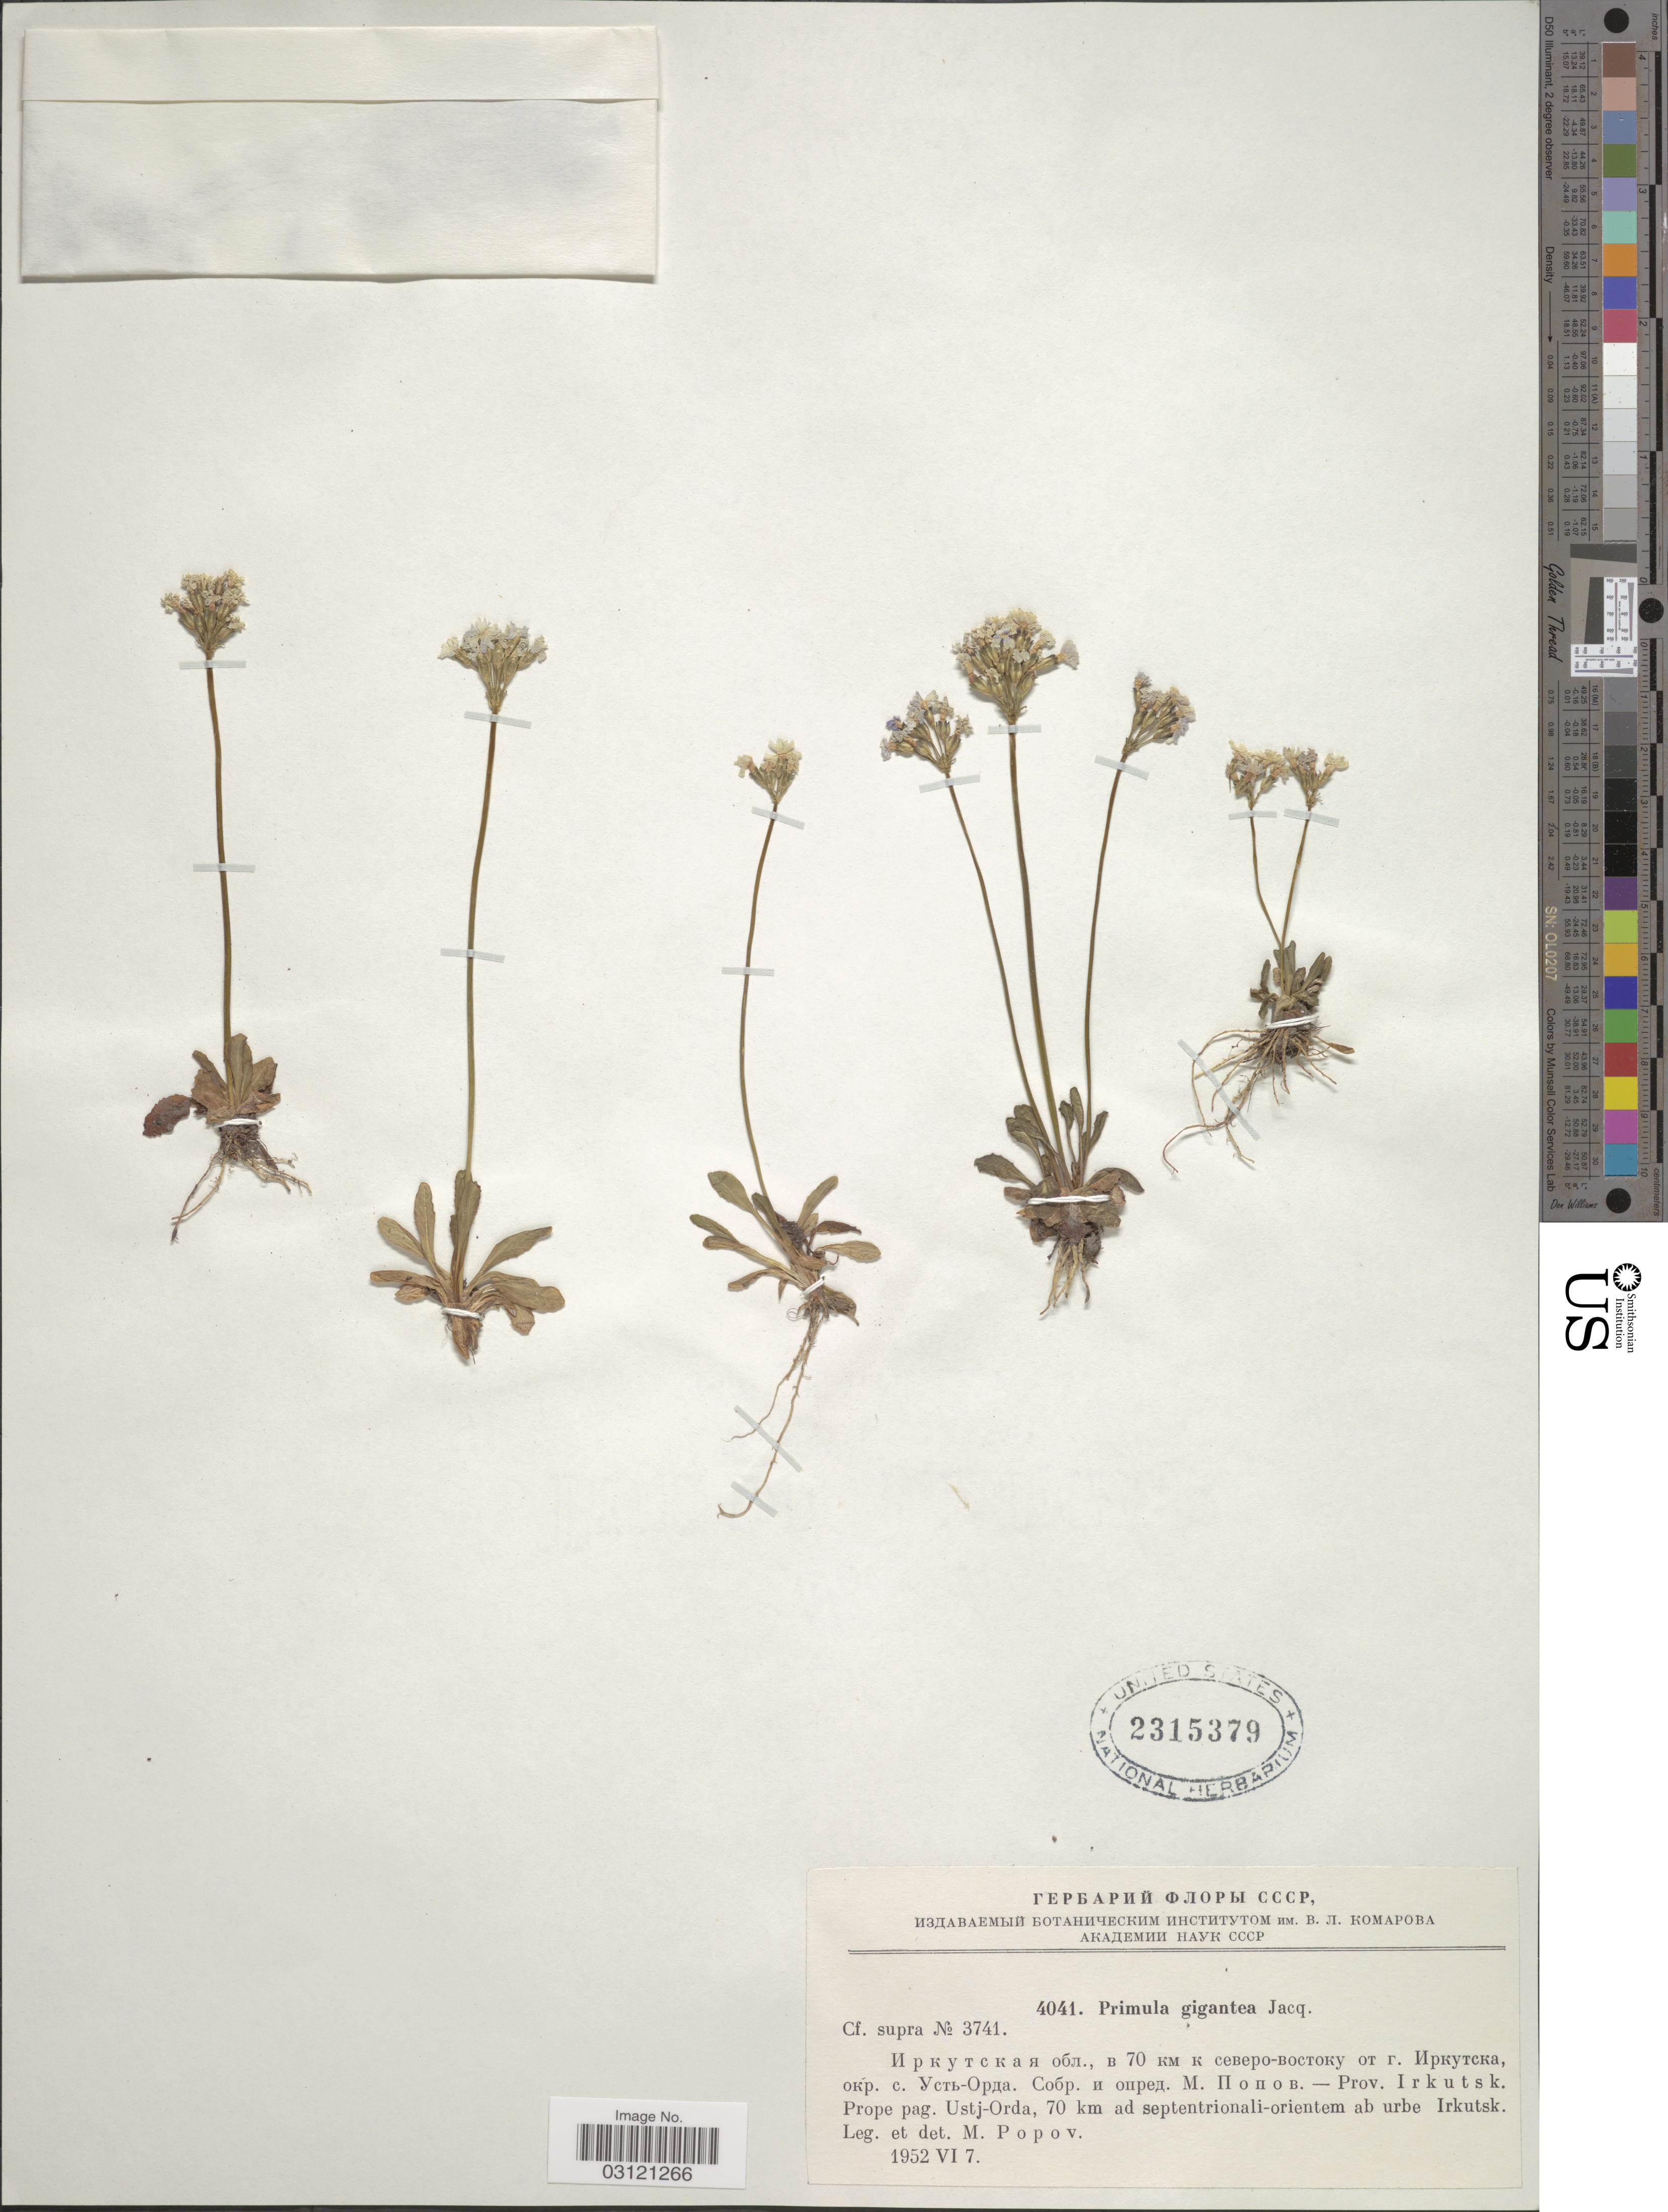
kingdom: Plantae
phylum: Tracheophyta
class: Magnoliopsida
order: Ericales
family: Primulaceae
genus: Primula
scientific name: Primula gigantea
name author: Jacq.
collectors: M. Popov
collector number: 4041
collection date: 1952-06-07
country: Russian Federation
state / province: Irkutsk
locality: Prov. Irkutsk, Prope pag. Ustj-Orda, 70 km ad septentrionali-orientem ab urbe Irkutsk.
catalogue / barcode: US 2315379